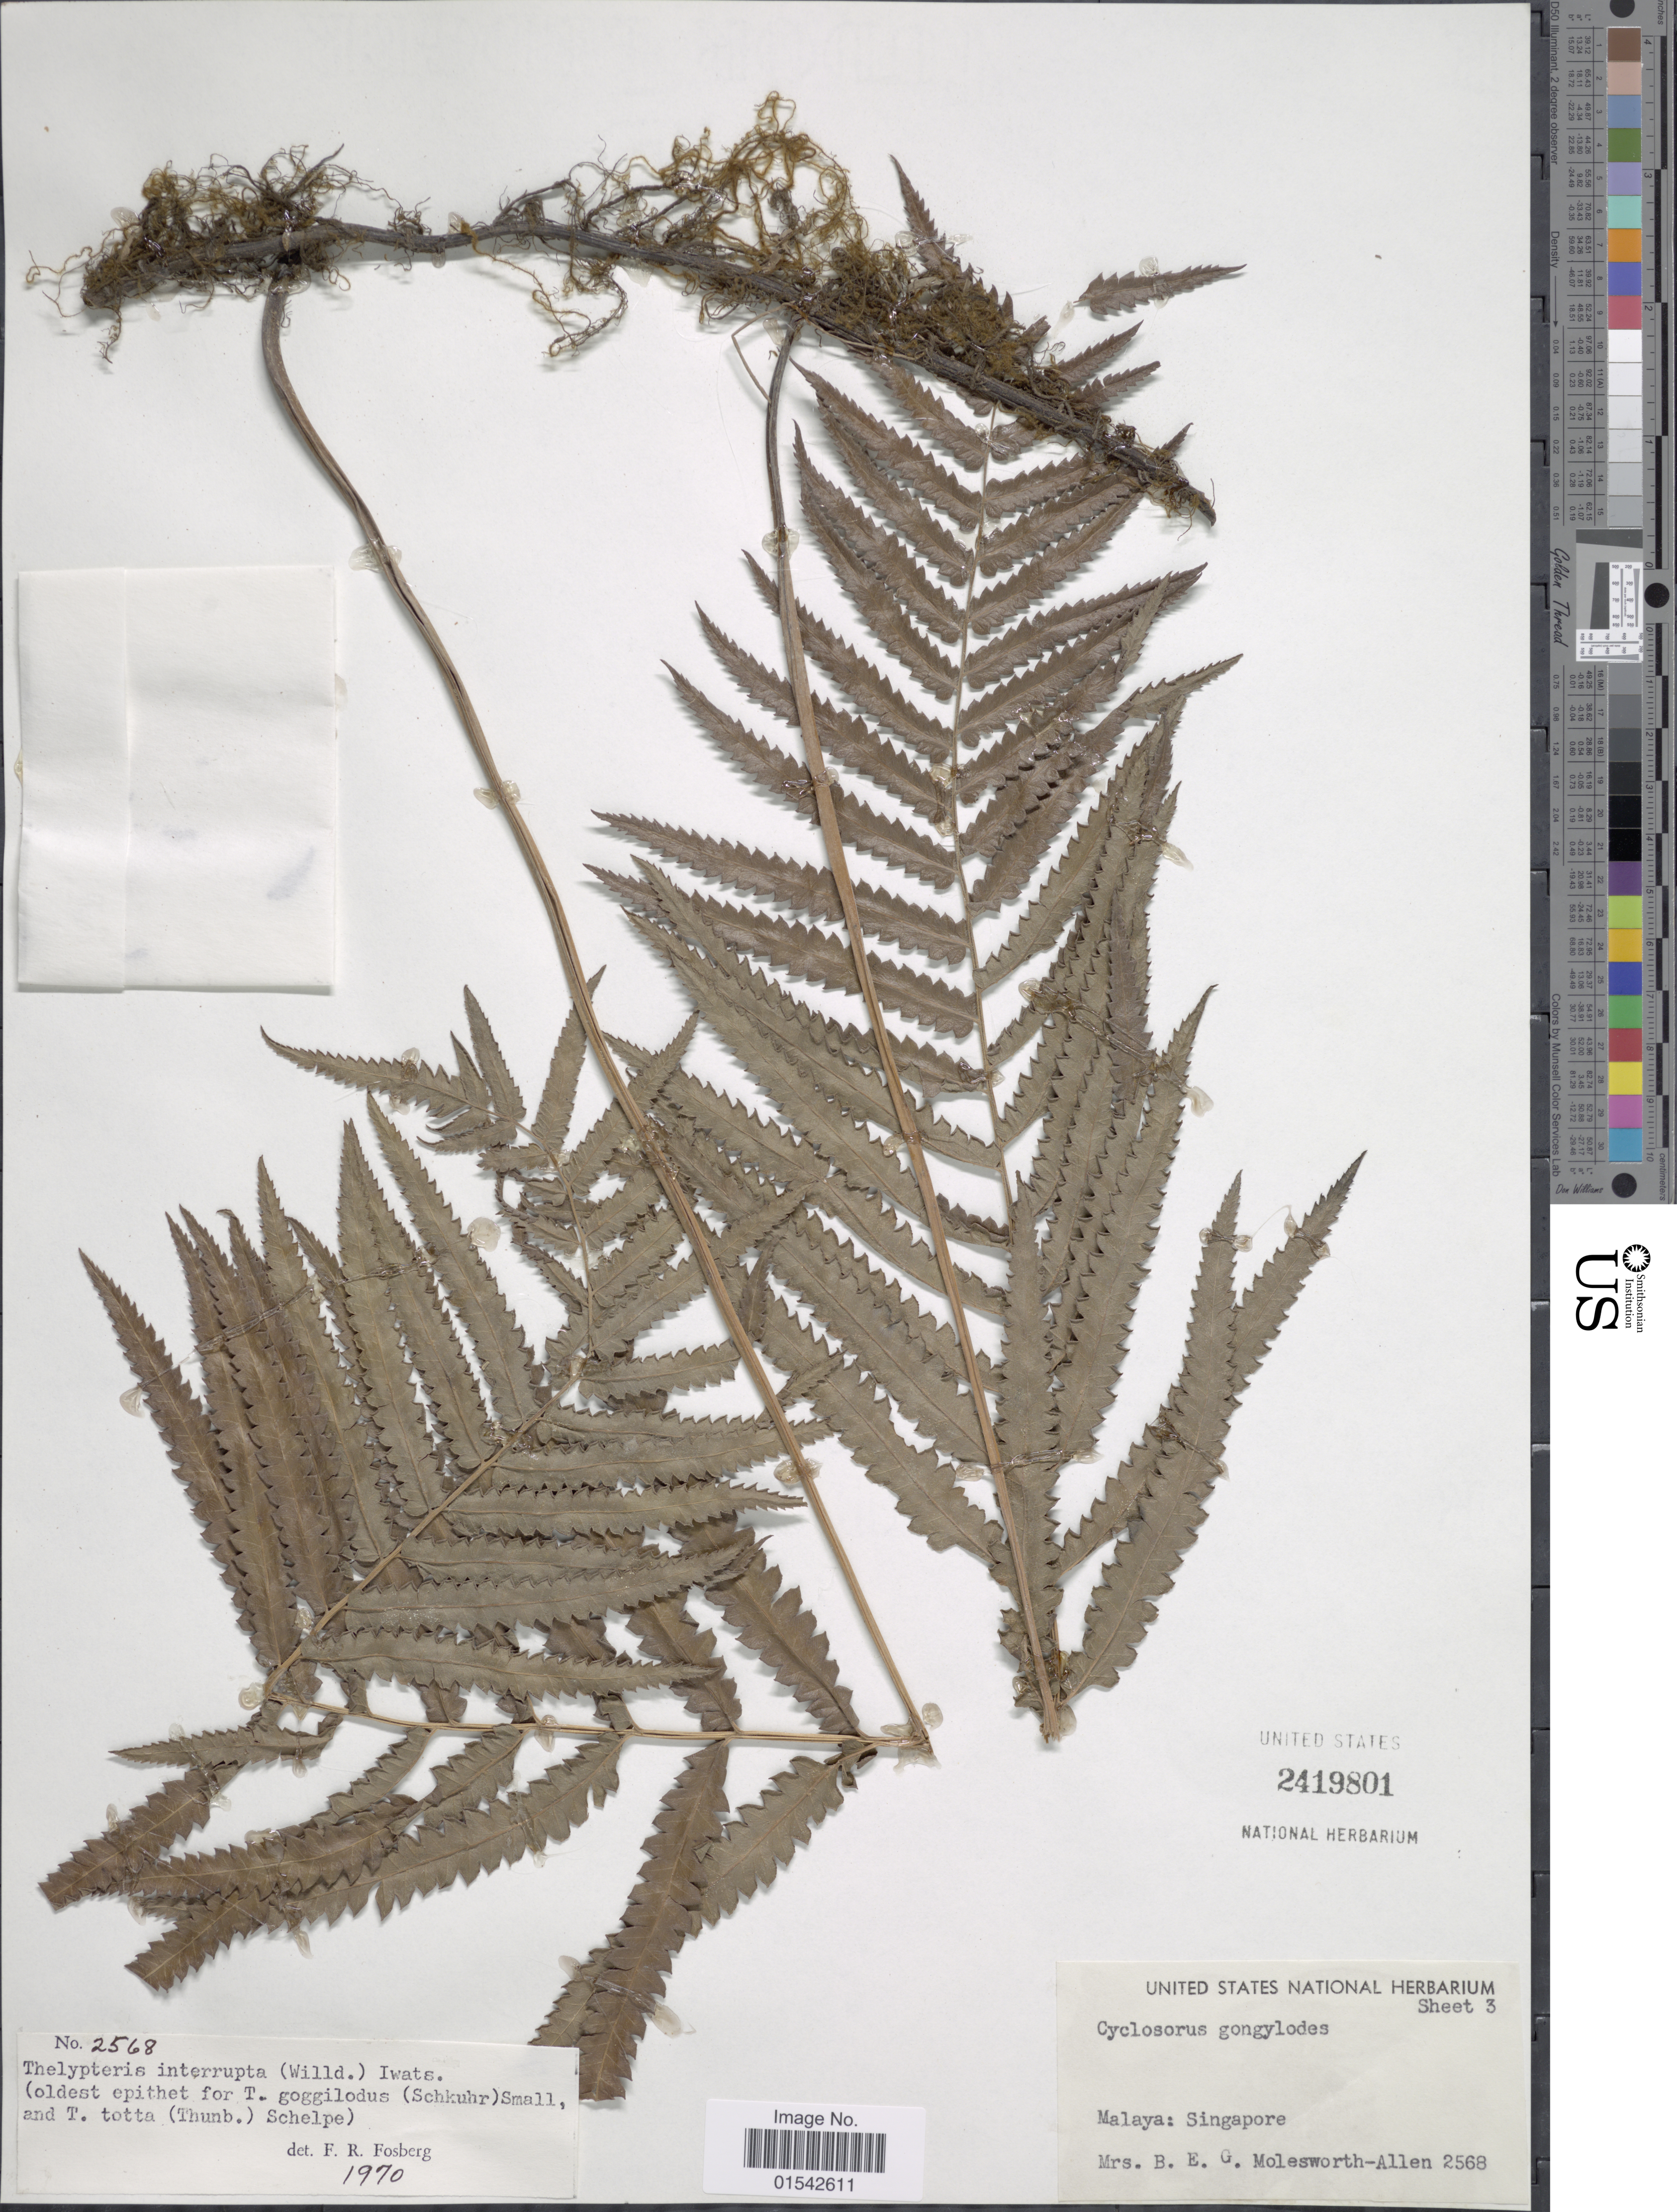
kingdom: Plantae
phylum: Tracheophyta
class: Polypodiopsida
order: Polypodiales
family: Thelypteridaceae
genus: Cyclosorus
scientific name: Cyclosorus interruptus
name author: (Willd.) H. Itô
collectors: Mrs. B. E. G. Molesworth-Allen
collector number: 2568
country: Singapore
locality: Malaya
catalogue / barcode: US 2419801